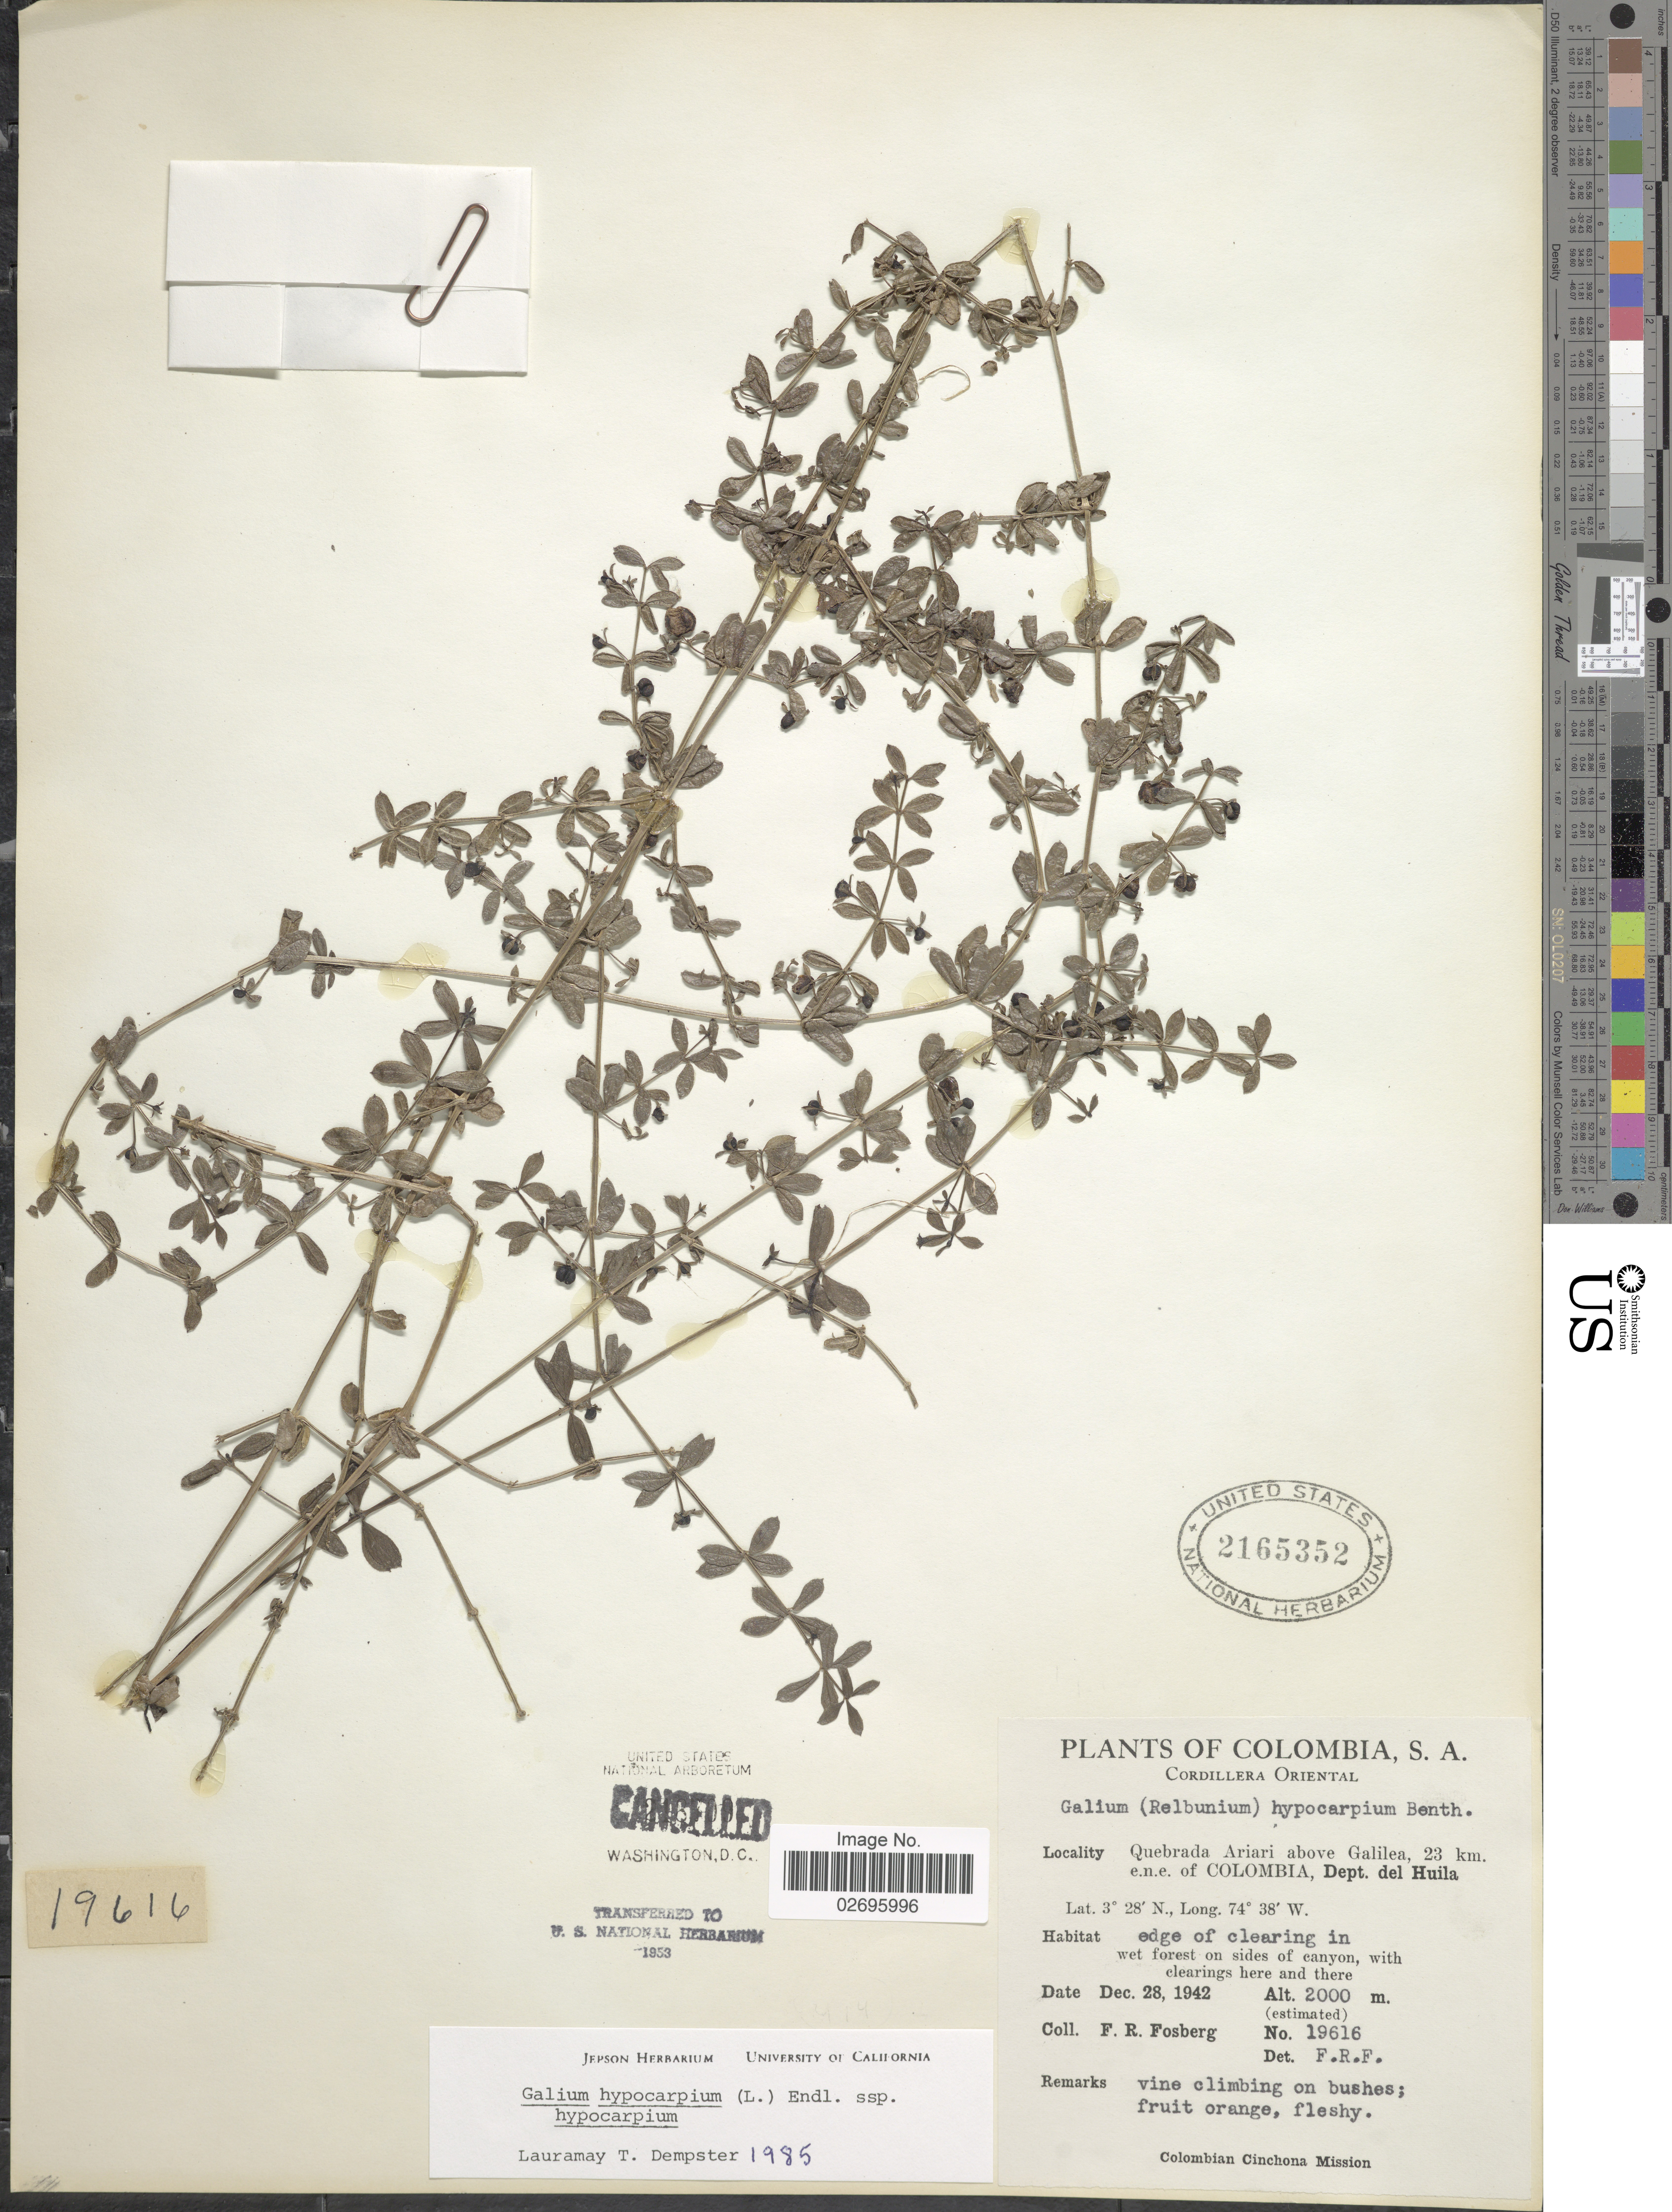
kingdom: Plantae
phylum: Tracheophyta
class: Magnoliopsida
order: Gentianales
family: Rubiaceae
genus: Galium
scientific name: Galium hypocarpium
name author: (L.) Endl. ex Griseb.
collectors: F. R. Fosberg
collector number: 19616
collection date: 1942-12-28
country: Colombia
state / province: Huila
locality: Cordillera Oriental, Quebrada Ariari above Galilea, 23 km e.n.e. of Colombia, Dept. del Huila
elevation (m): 2000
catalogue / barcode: US 2165352